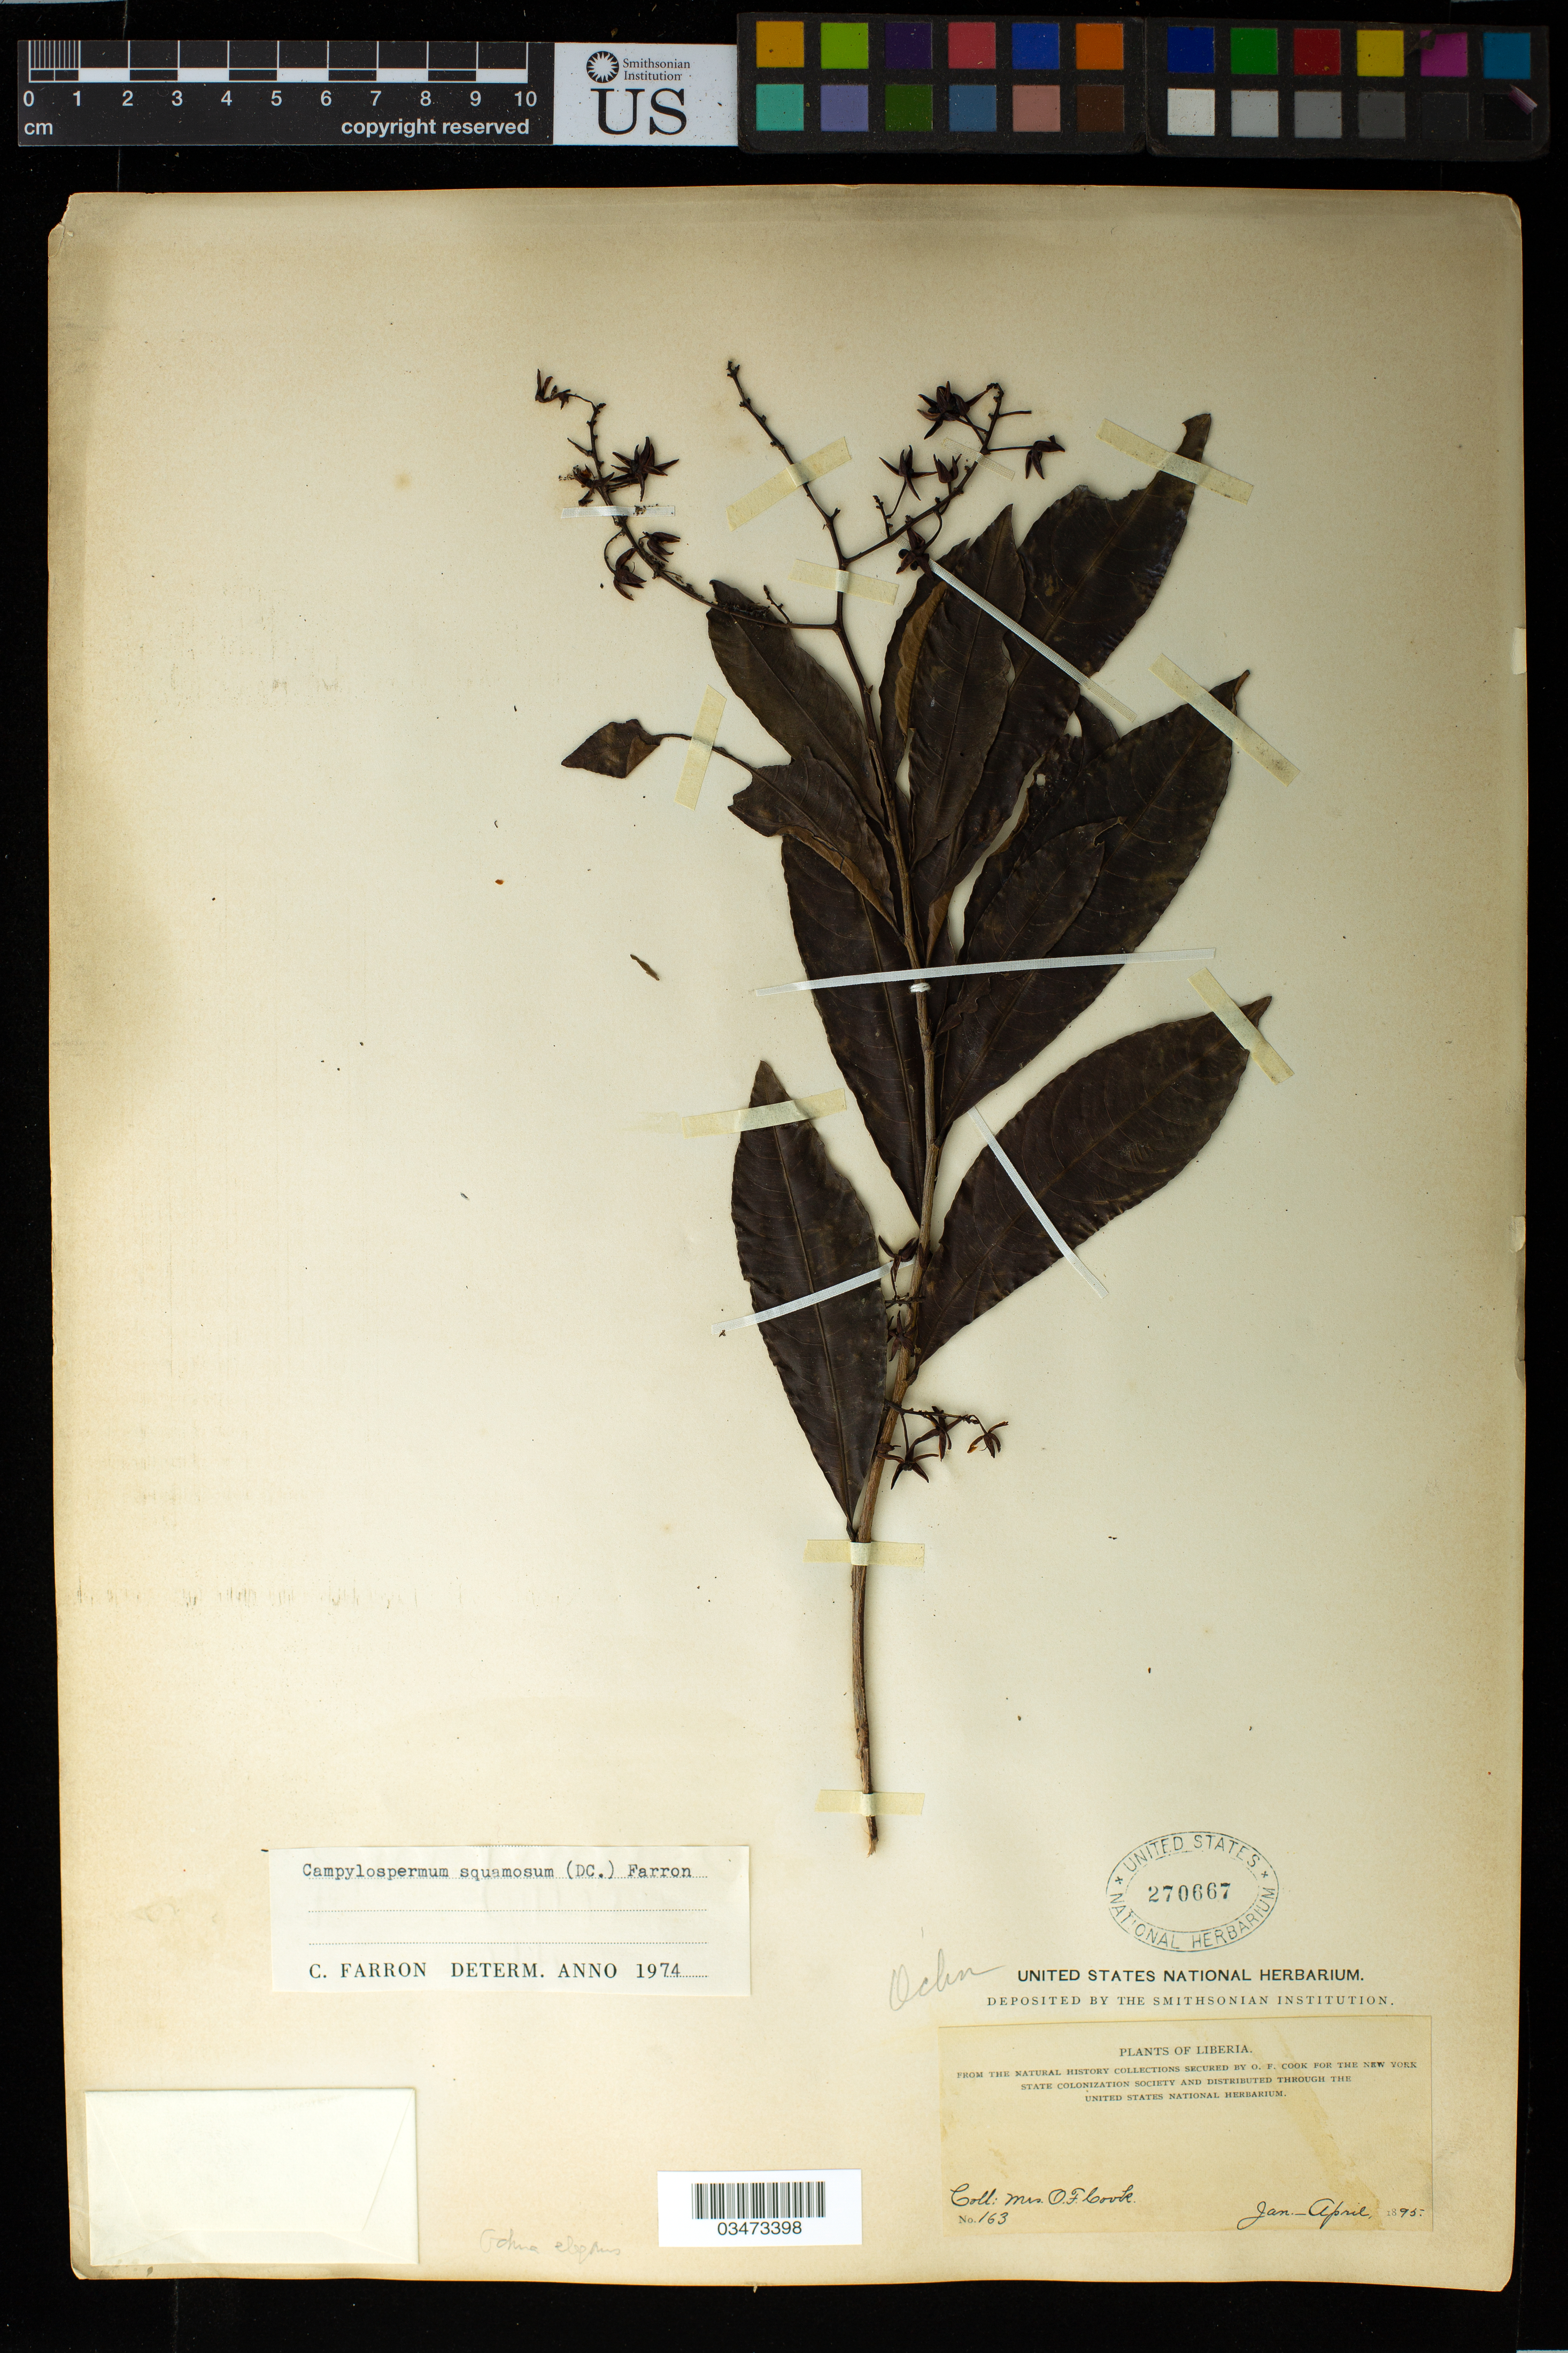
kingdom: Plantae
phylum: Tracheophyta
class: Magnoliopsida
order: Malpighiales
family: Ochnaceae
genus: Campylospermum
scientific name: Campylospermum squamosum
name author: (DC.) Farron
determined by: Farron, Claude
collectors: O. F. Cook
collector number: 63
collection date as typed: Jan-Apr 1895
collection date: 1895-01/1895-04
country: Liberia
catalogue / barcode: US 270667